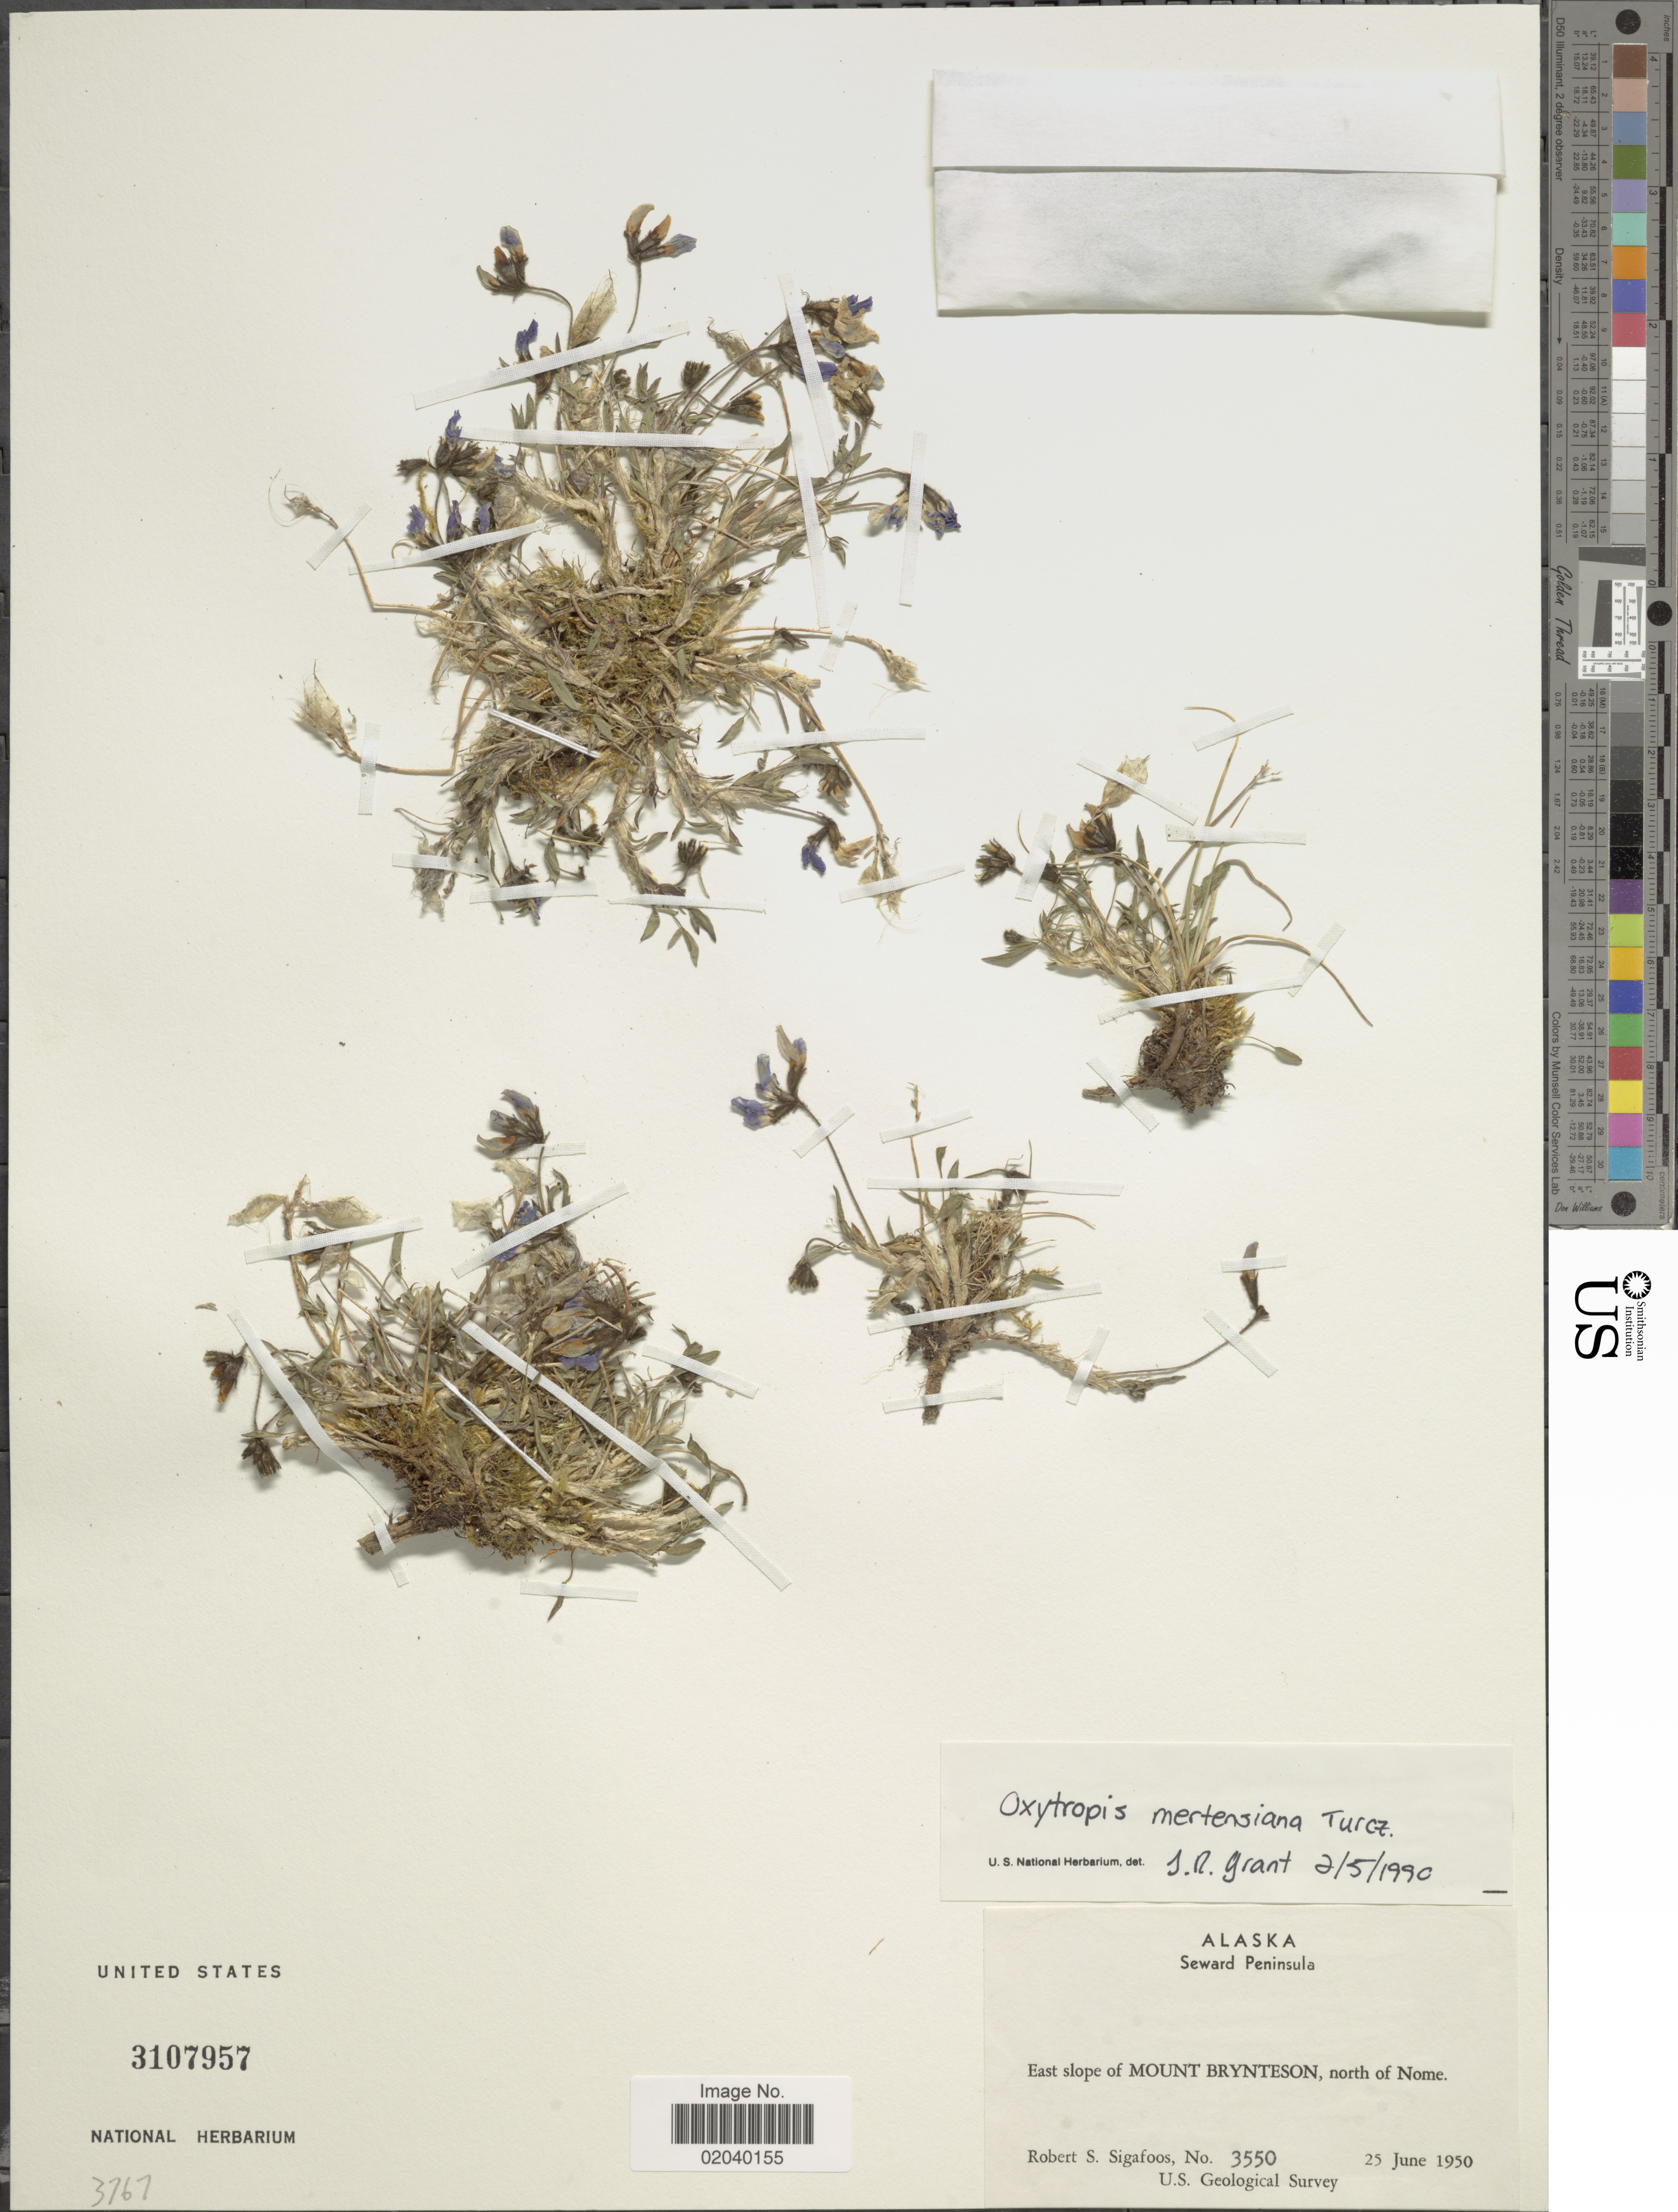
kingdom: Plantae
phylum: Tracheophyta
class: Magnoliopsida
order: Fabales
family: Fabaceae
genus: Oxytropis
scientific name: Oxytropis mertensiana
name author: Turcz.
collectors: R. Sigafoos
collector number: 3550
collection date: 1950-06-25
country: United States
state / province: Alaska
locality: Seward Peninsula, East slope of Mount Brynteson, north of Nome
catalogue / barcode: US 3107957